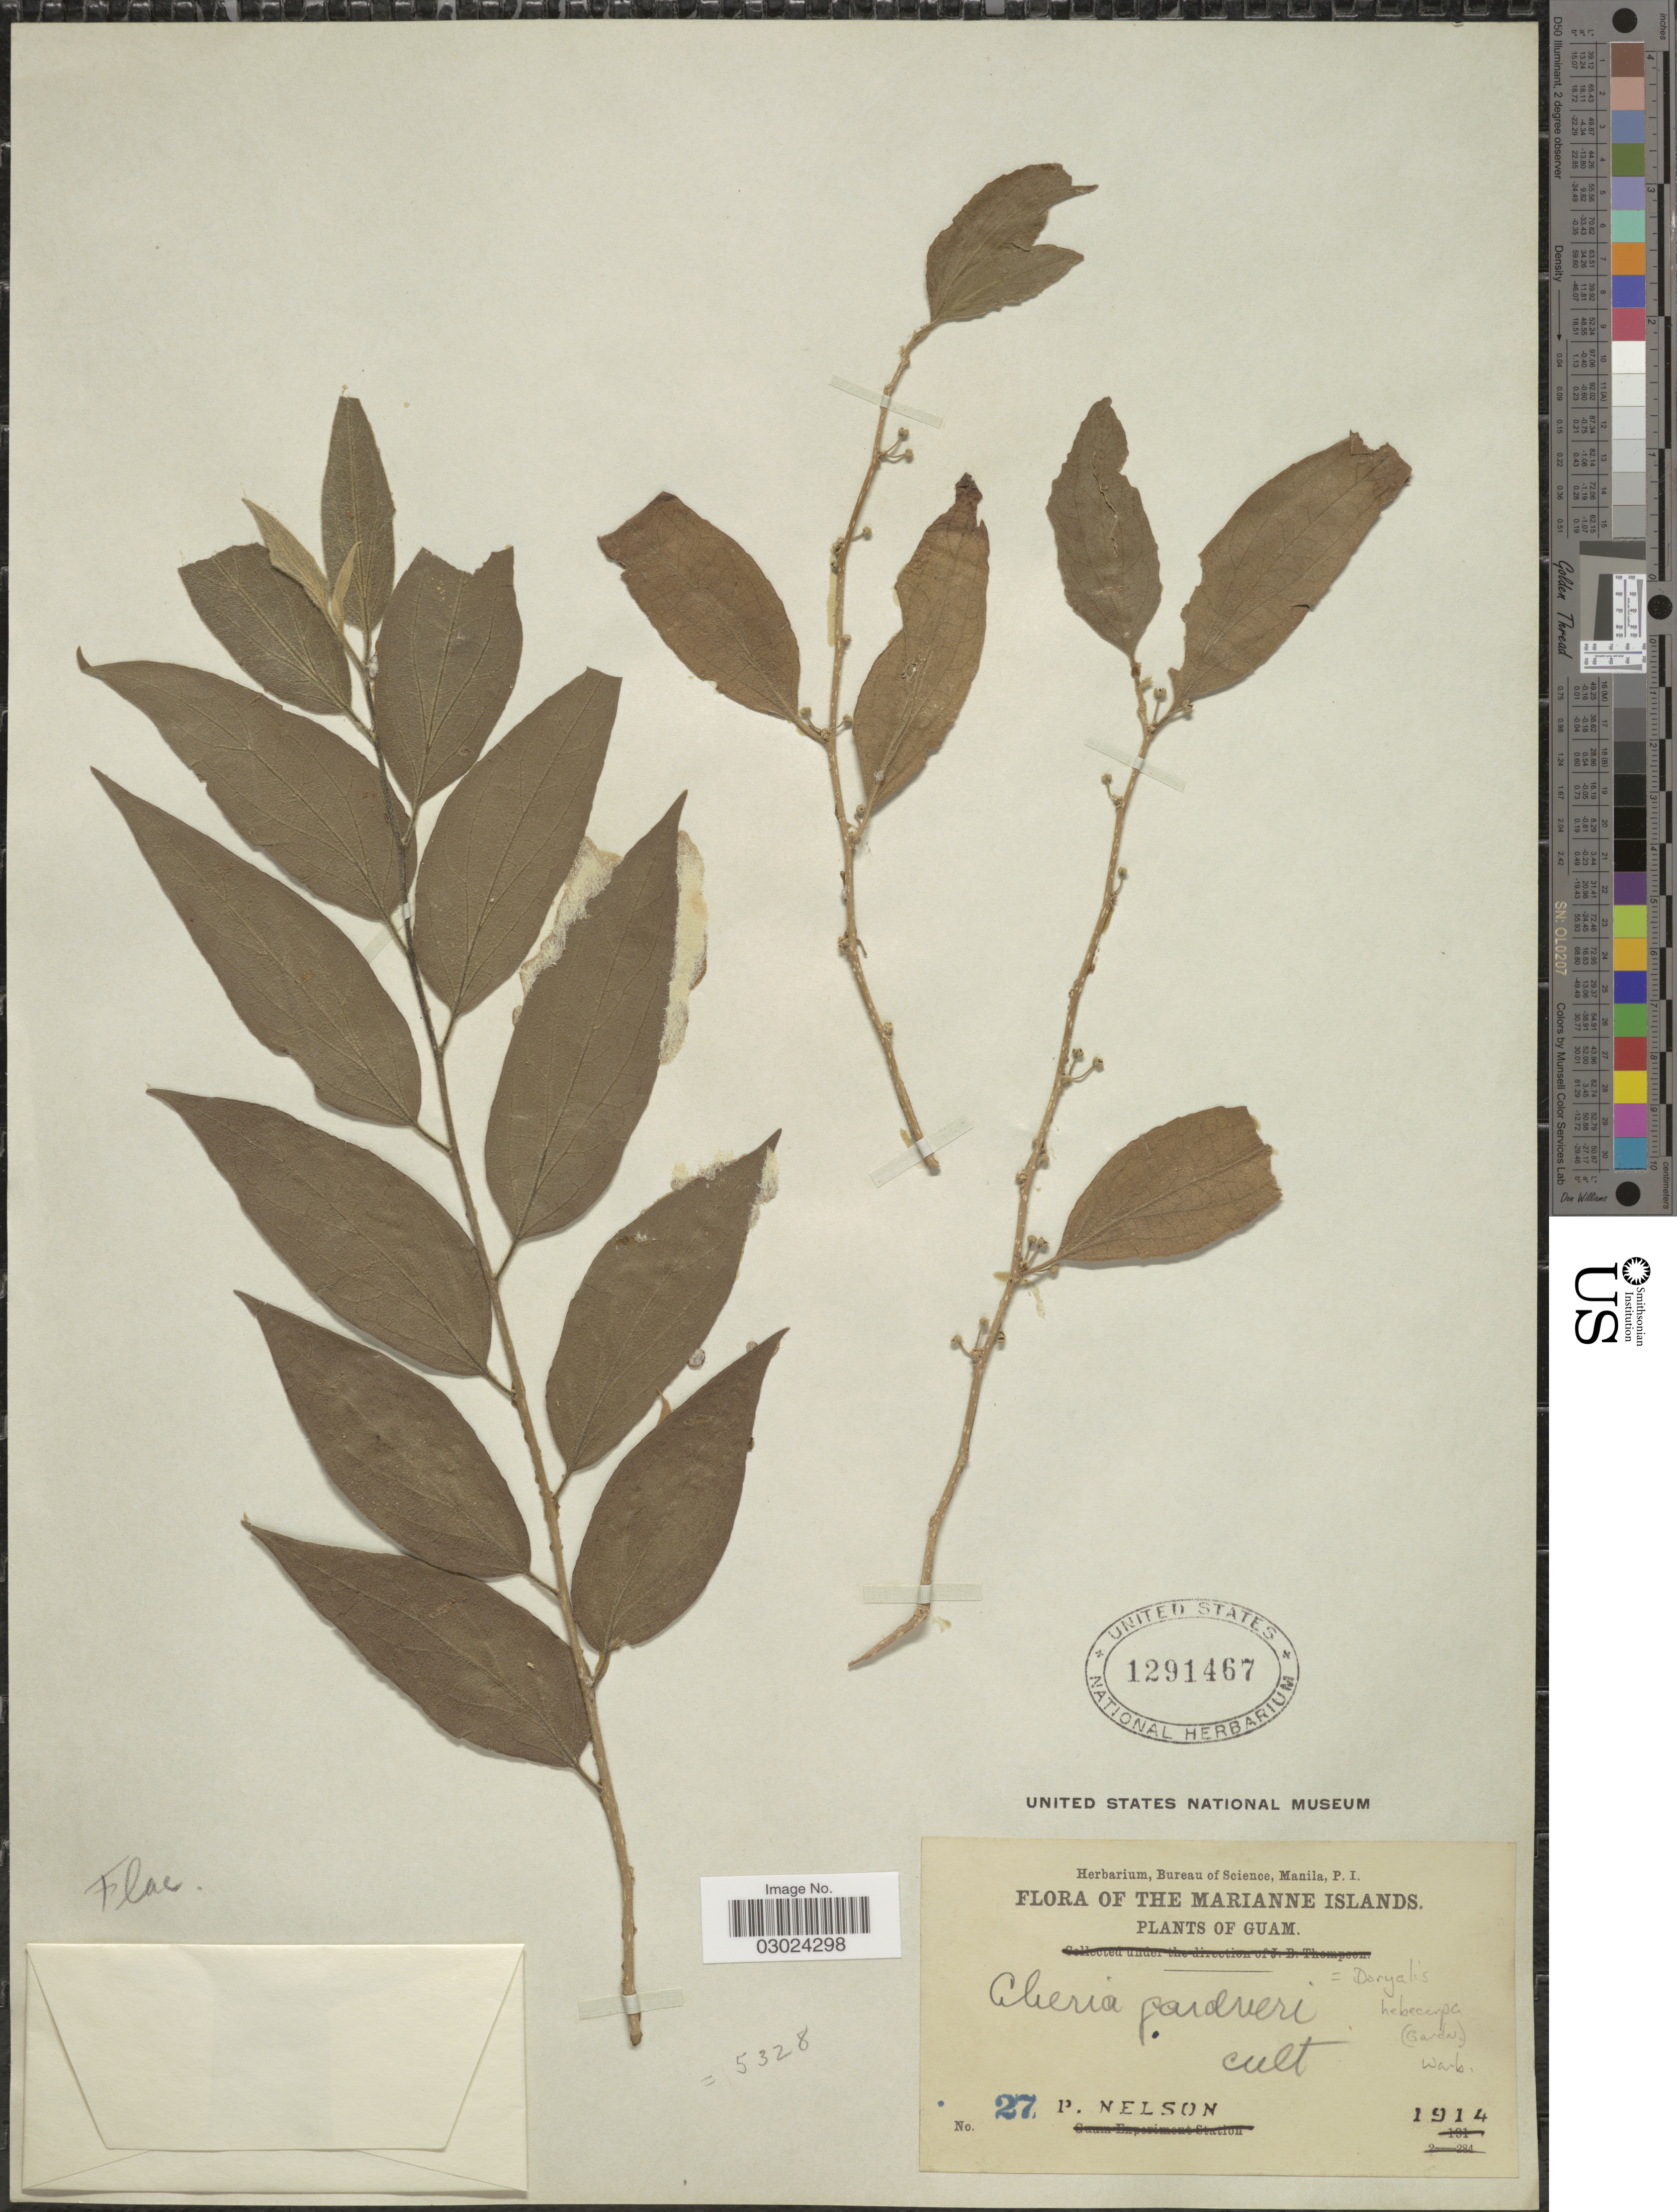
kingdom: Plantae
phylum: Tracheophyta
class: Magnoliopsida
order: Malpighiales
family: Salicaceae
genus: Dovyalis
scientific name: Dovyalis hebecarpa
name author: (Gardner) Warb.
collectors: P. Nelson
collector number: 27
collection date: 1914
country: Guam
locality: Marianne Islands.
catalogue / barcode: US 1291467